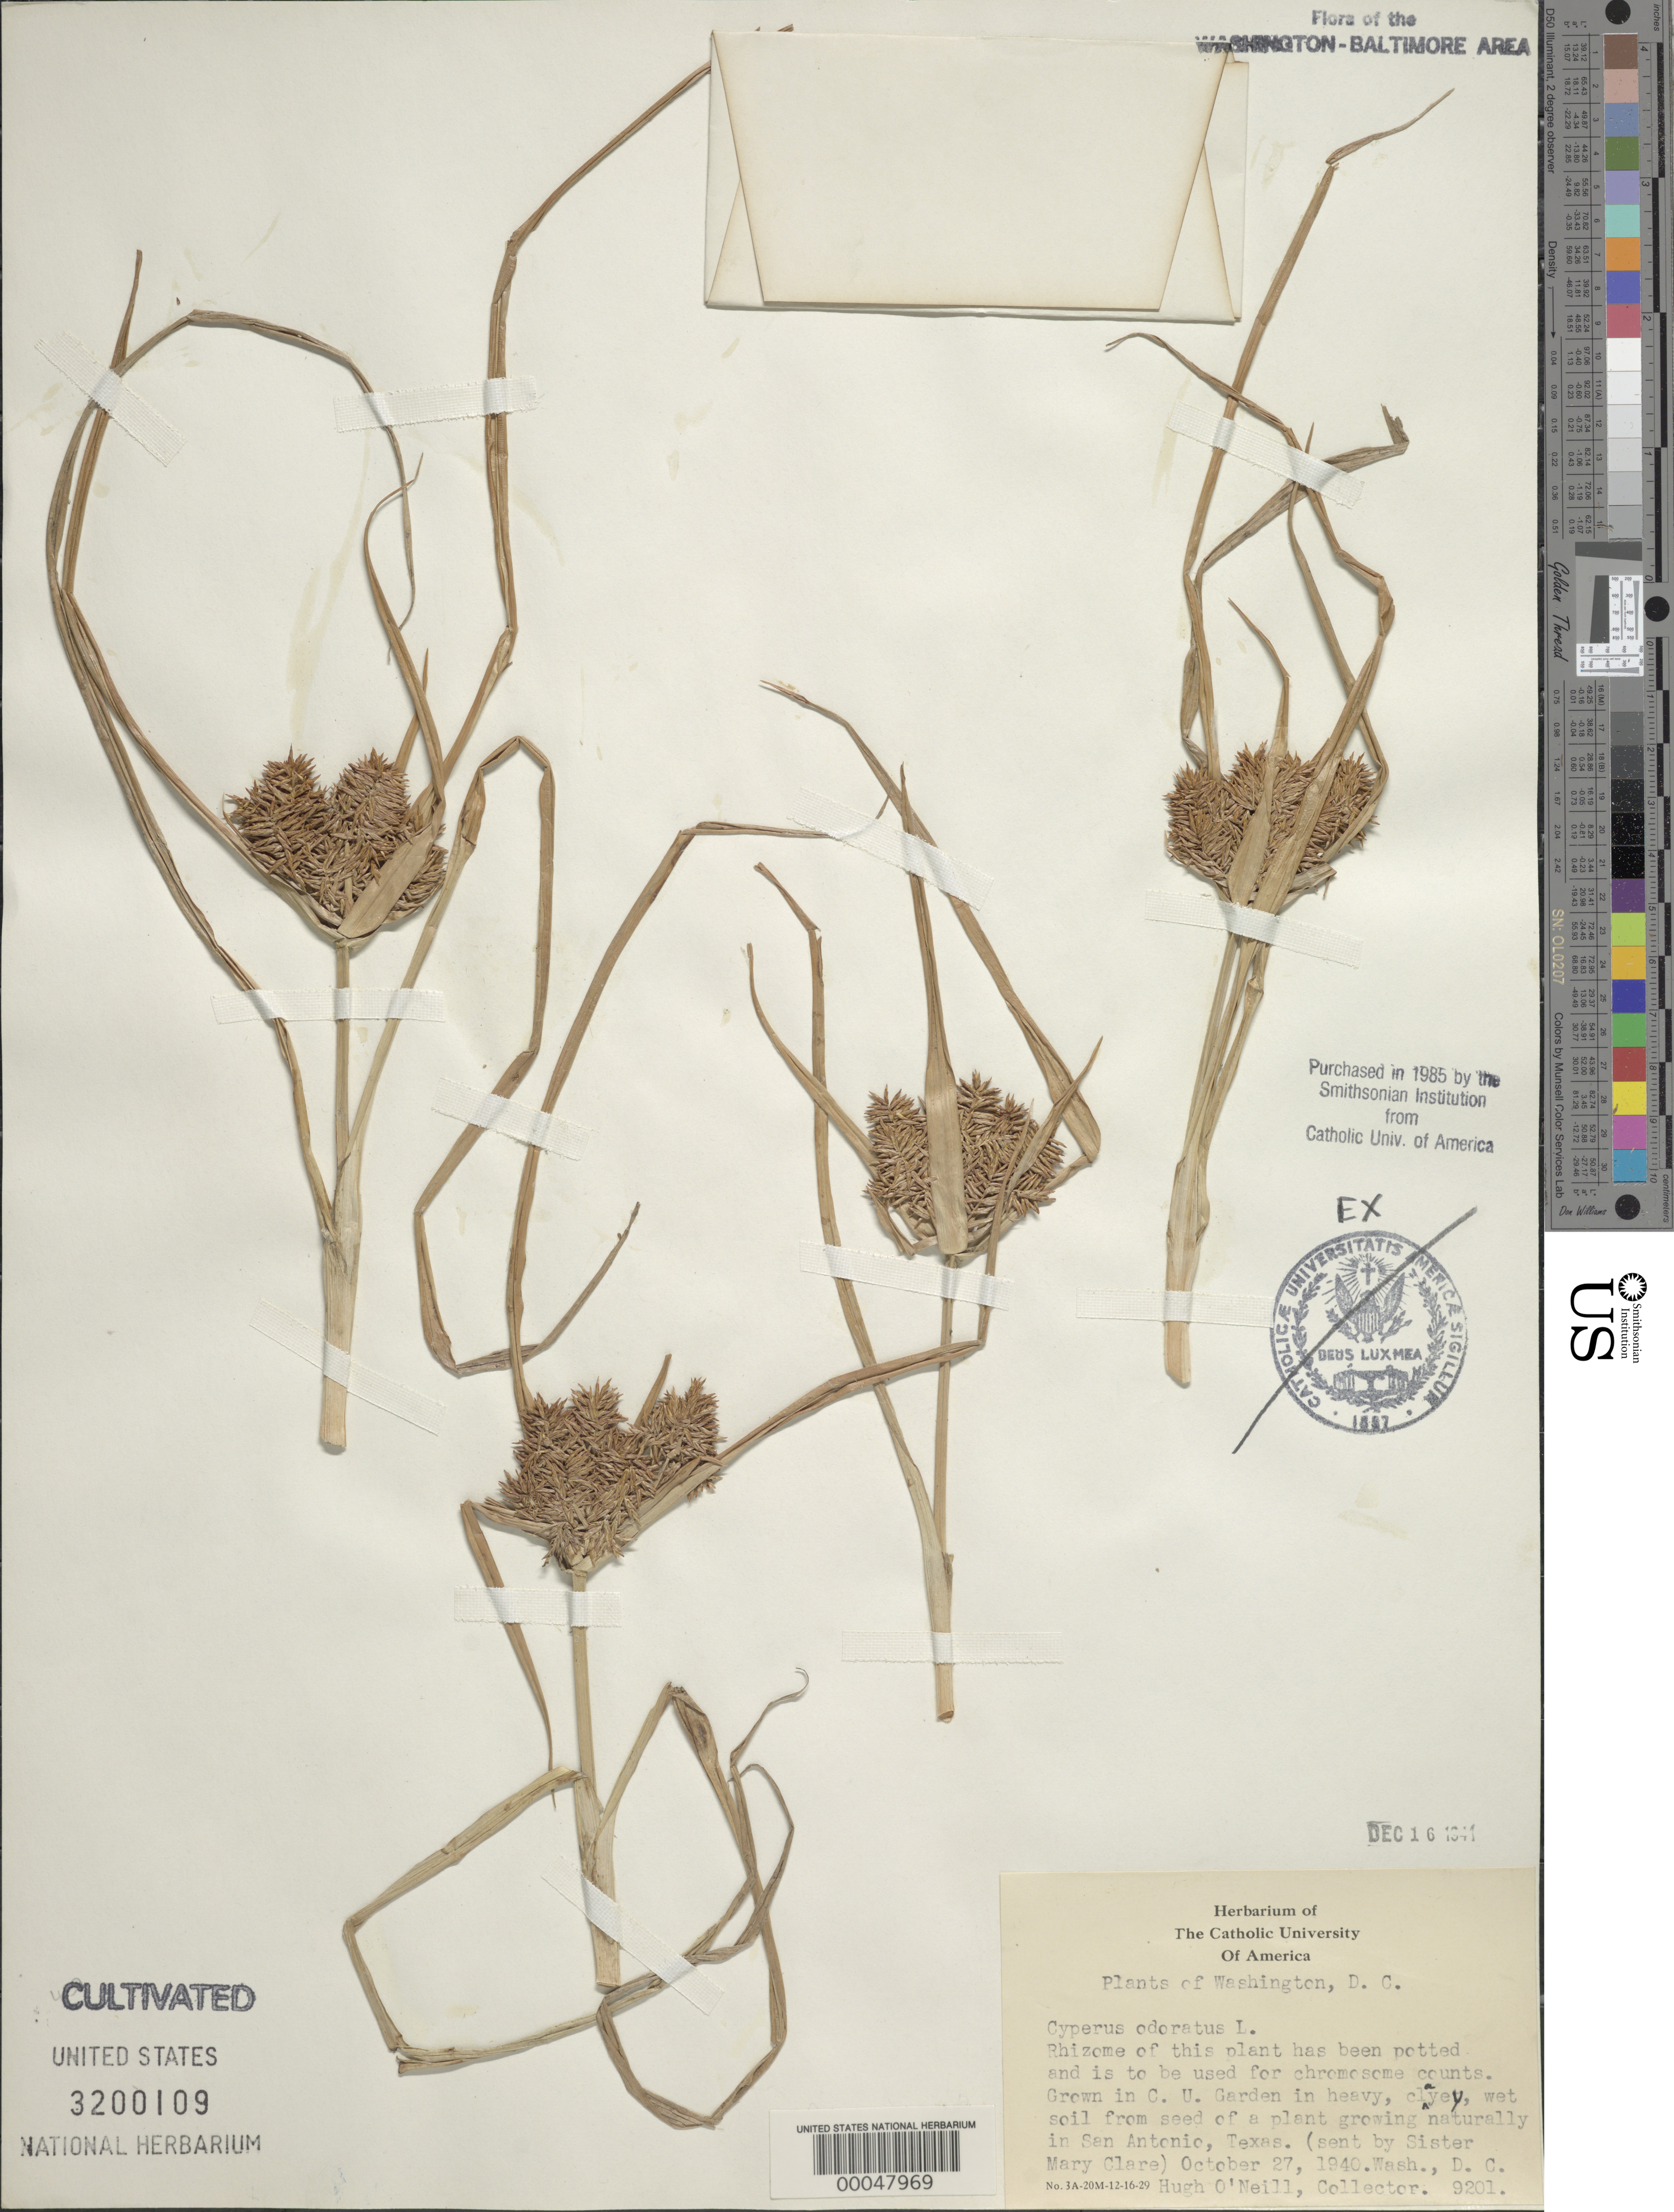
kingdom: Plantae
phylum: Tracheophyta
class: Liliopsida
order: Poales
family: Cyperaceae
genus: Cyperus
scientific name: Cyperus odoratus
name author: L.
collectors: H. O'Neill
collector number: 9201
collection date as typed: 27 Oct 1940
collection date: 1940-10-27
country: United States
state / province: District of Columbia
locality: Catholic University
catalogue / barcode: US 3200109